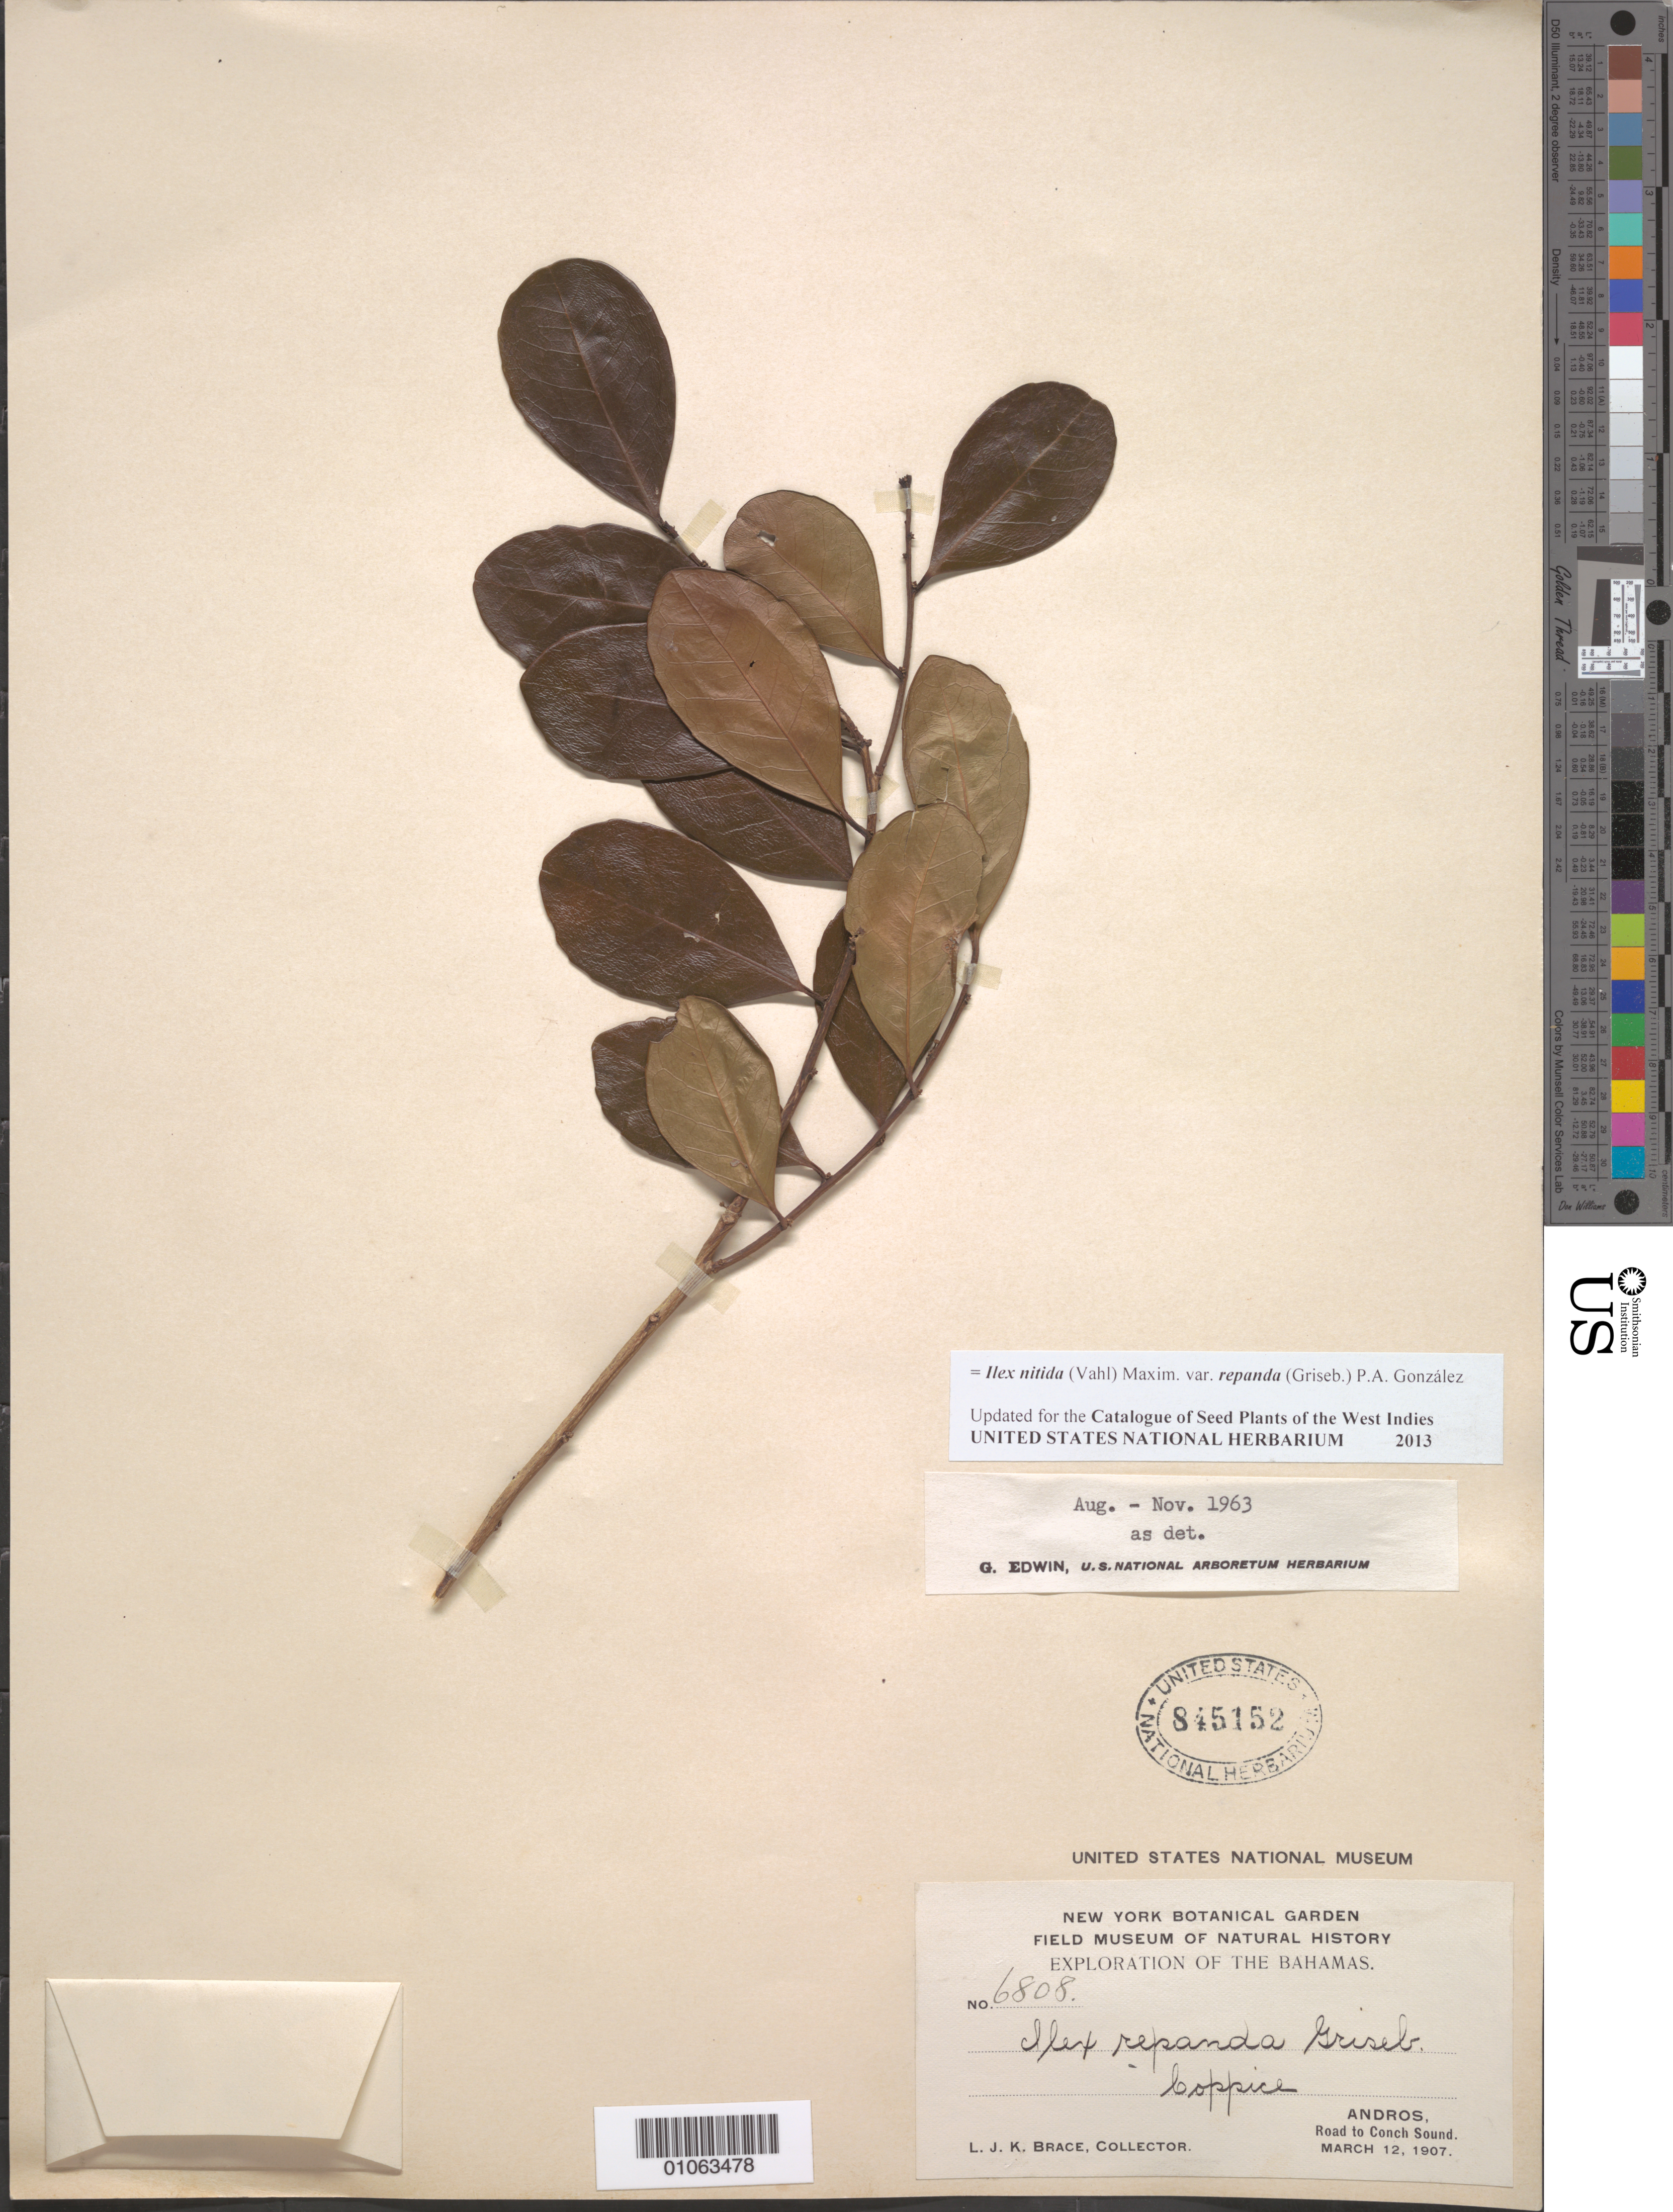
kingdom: Plantae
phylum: Tracheophyta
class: Magnoliopsida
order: Aquifoliales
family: Aquifoliaceae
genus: Ilex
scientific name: Ilex nitida var. repanda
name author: (Griseb.) P. A. González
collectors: L. J. K. Brace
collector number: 6808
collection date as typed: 12 Mar 1907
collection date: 1907-03-12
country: Bahamas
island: Andros I.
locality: Road to Conch Sound.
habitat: Coppice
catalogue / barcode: US 845152